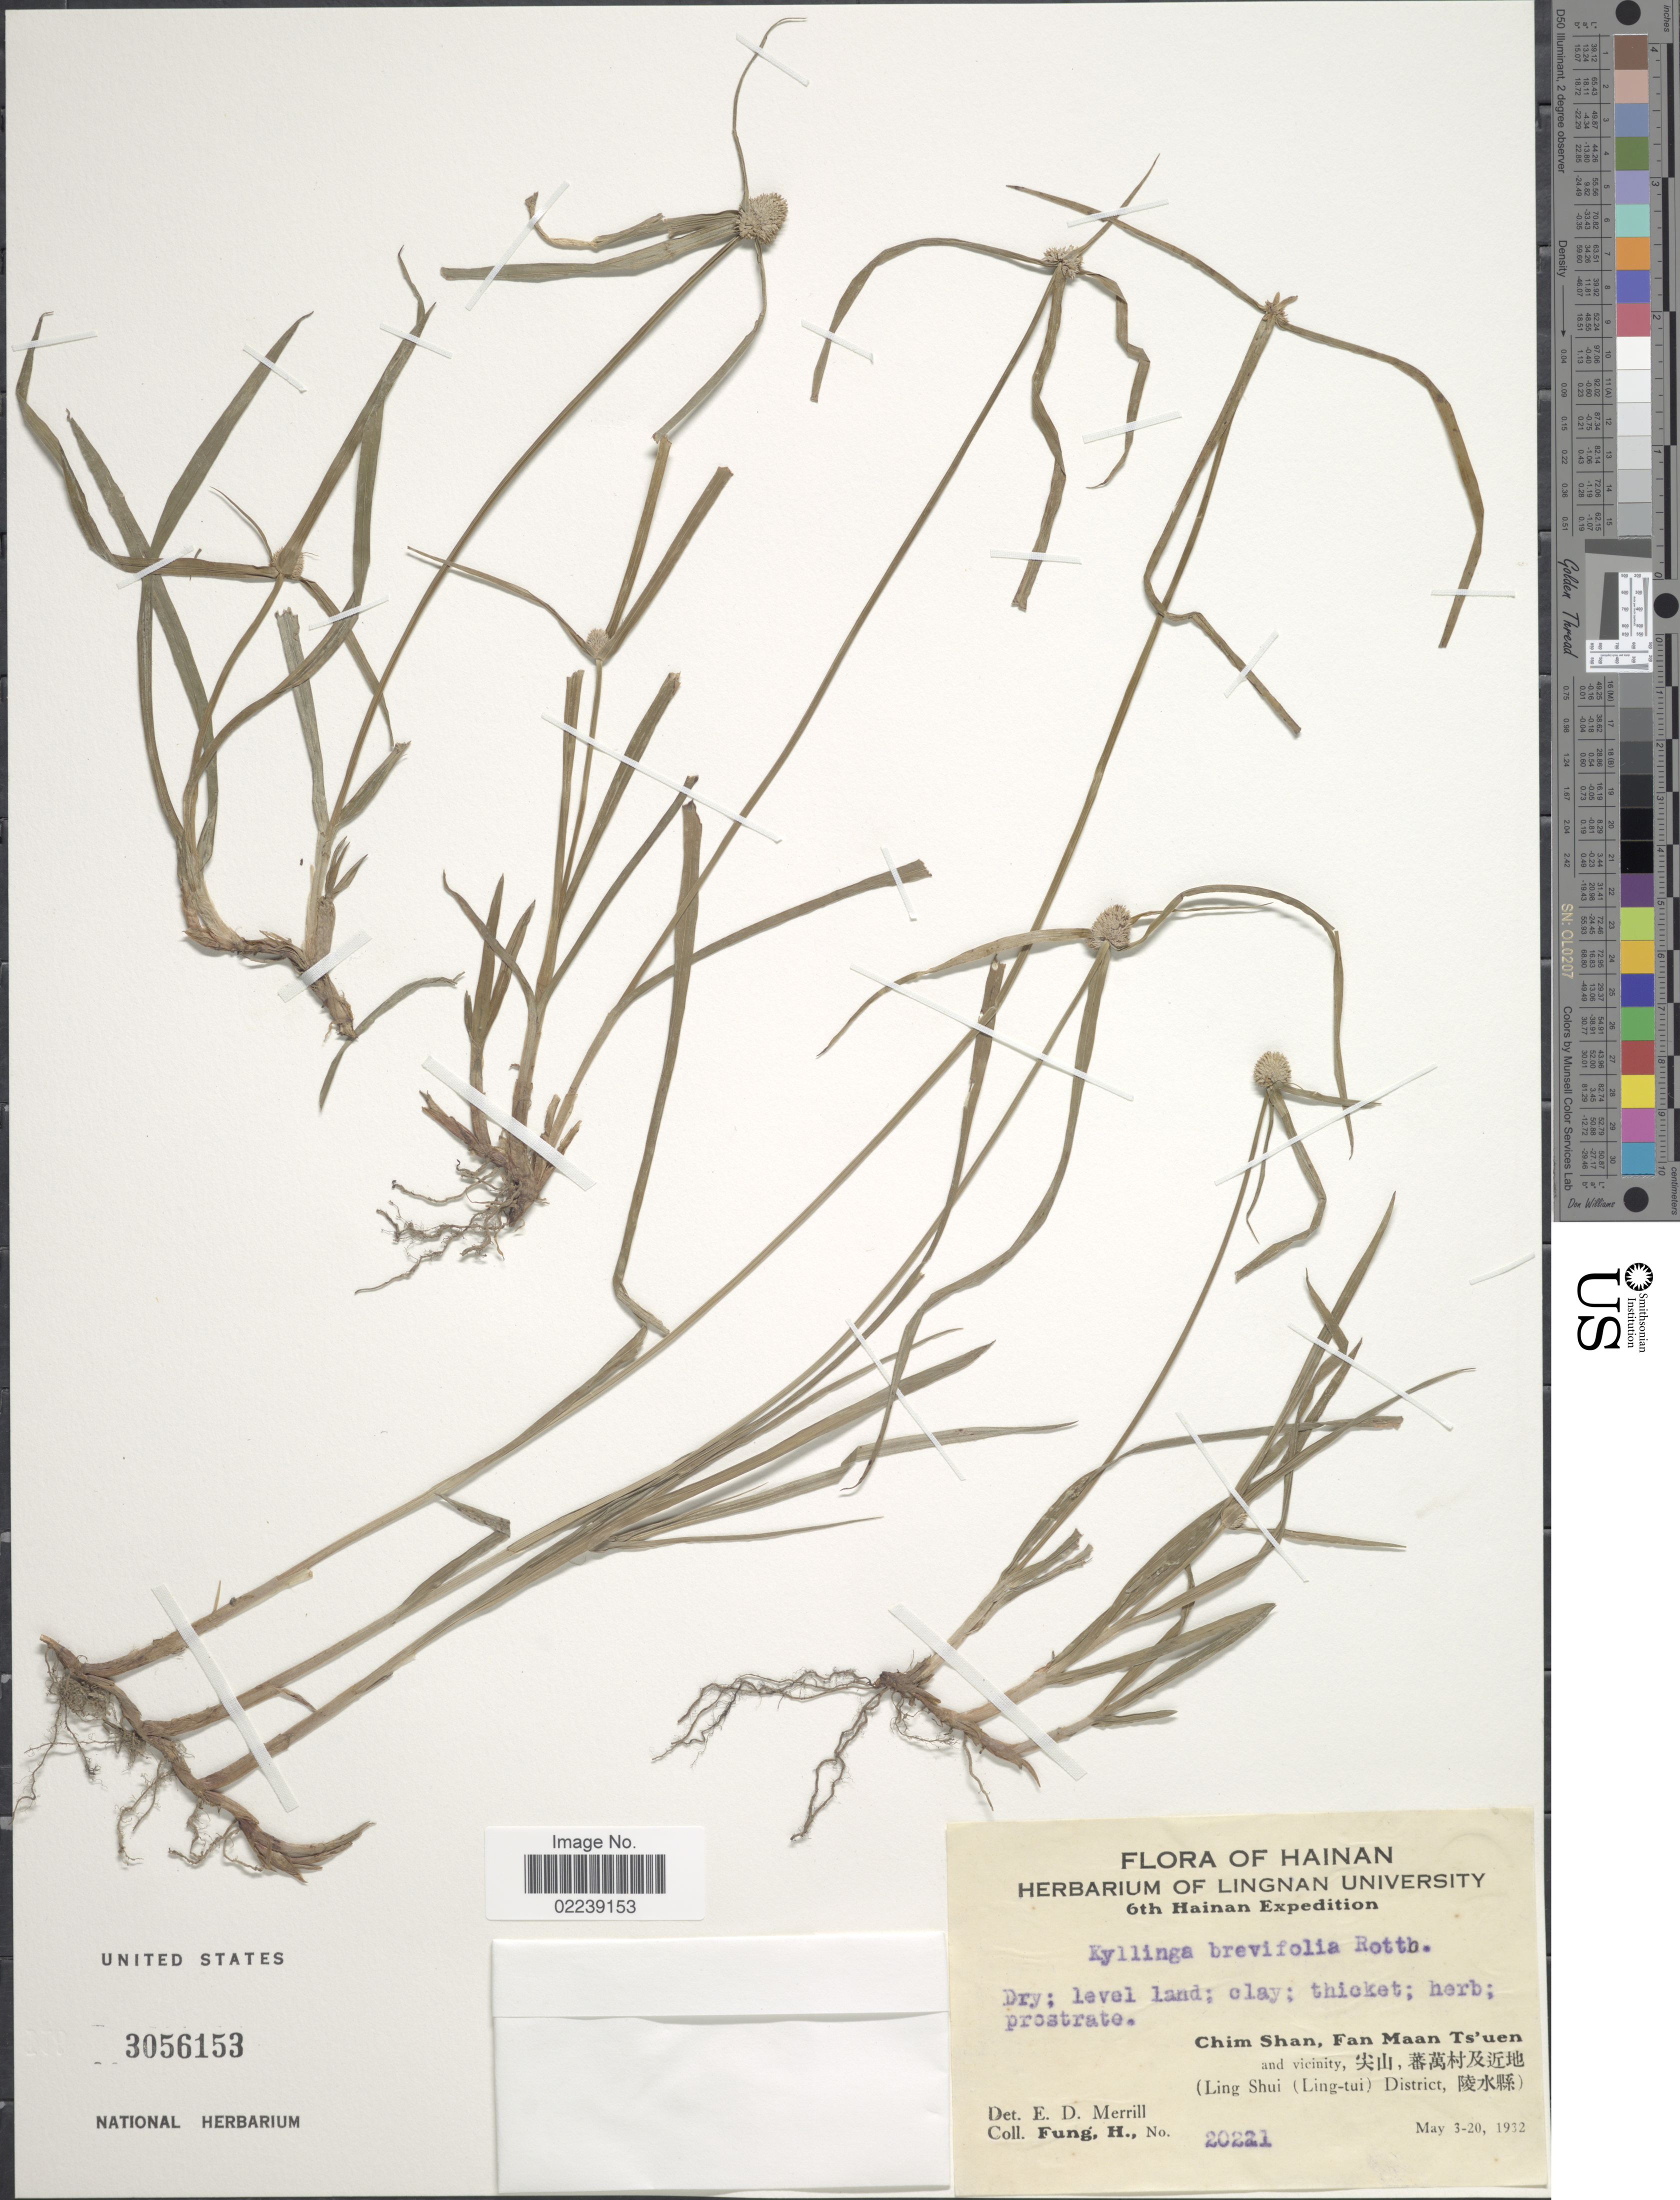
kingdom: Plantae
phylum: Tracheophyta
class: Liliopsida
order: Poales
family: Cyperaceae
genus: Cyperus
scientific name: Cyperus mindorensis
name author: (Steud.) Huygh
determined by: Strong, M. T., (US), Smithsonian Institution - National Museum of Natural History (UNITED STATES)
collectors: H. Fung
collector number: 20221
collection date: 1932-05-03/1932-05-20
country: China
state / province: Hainan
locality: Chim Shan, Fan Maan Ts'uen and vicinity ( Ling Shui (Ling- tui) District)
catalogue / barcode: US 3056153